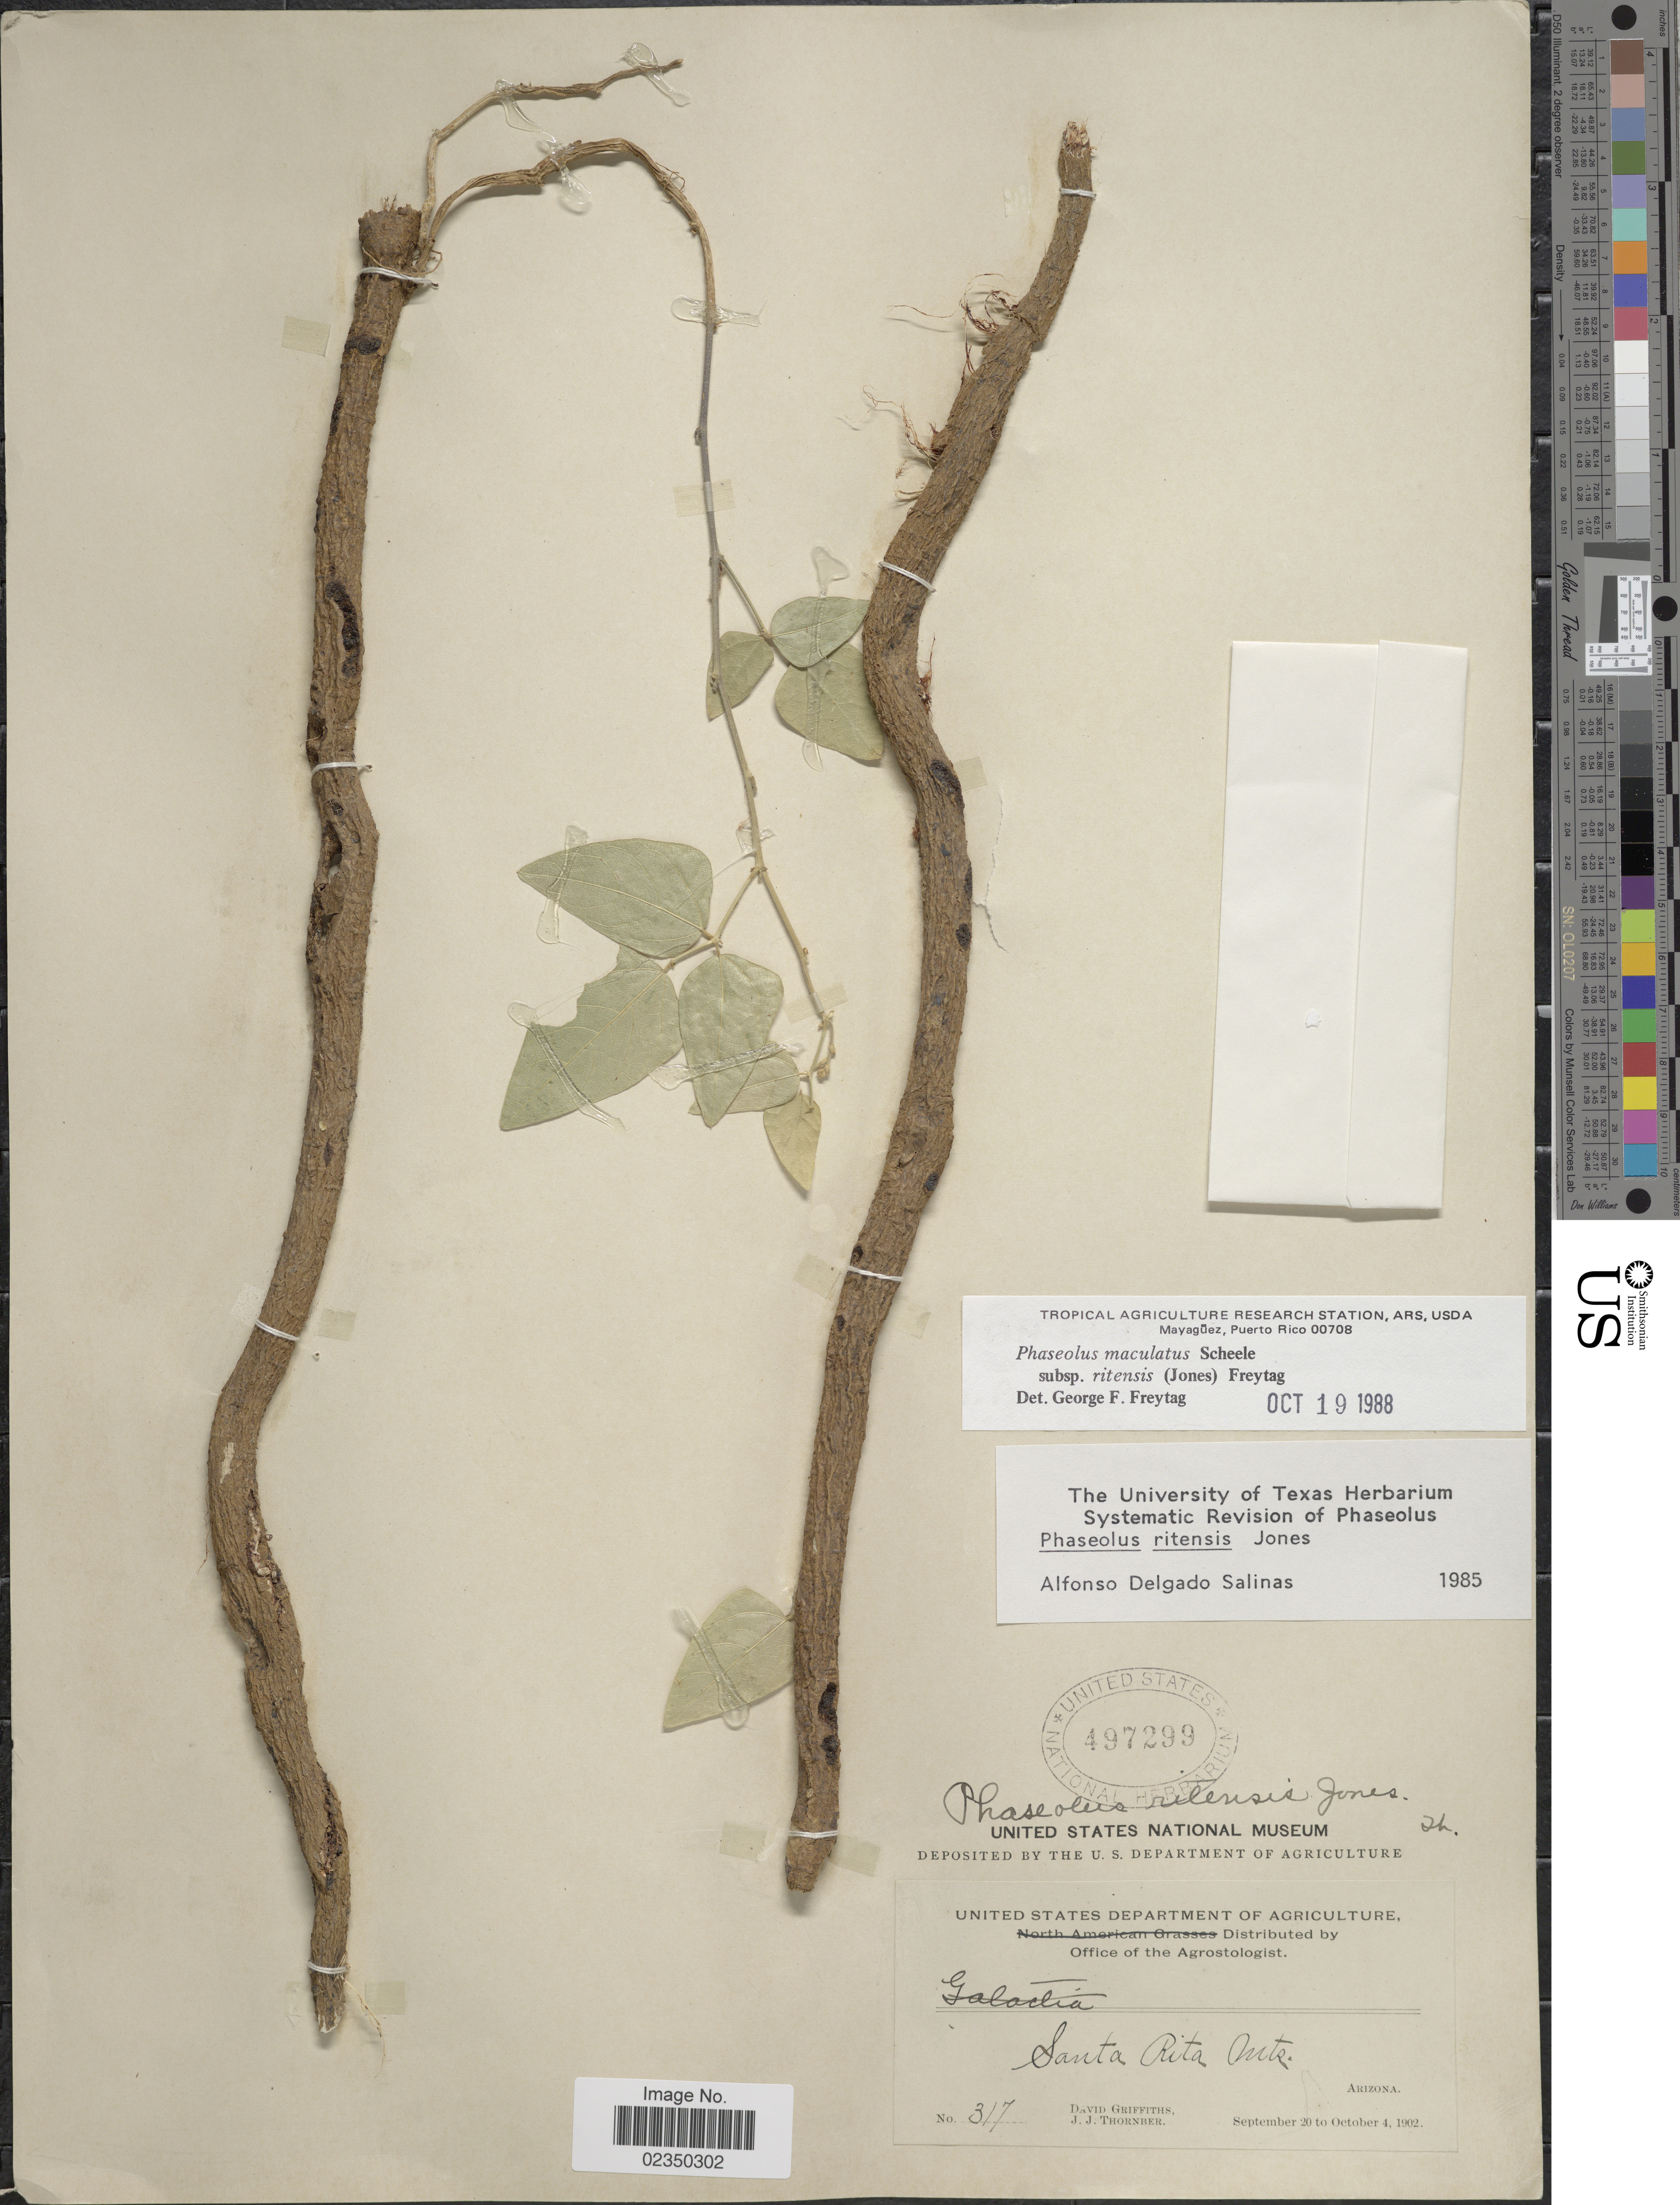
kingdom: Plantae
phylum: Tracheophyta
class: Magnoliopsida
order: Fabales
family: Fabaceae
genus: Phaseolus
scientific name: Phaseolus maculatus subsp. ritensis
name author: (M.E. Jones) Freytag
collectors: D. Griffiths & J. Thornber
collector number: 317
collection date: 1902-09-20/1902-10-04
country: United States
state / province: Arizona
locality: Santa Rita Mts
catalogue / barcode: US 497299